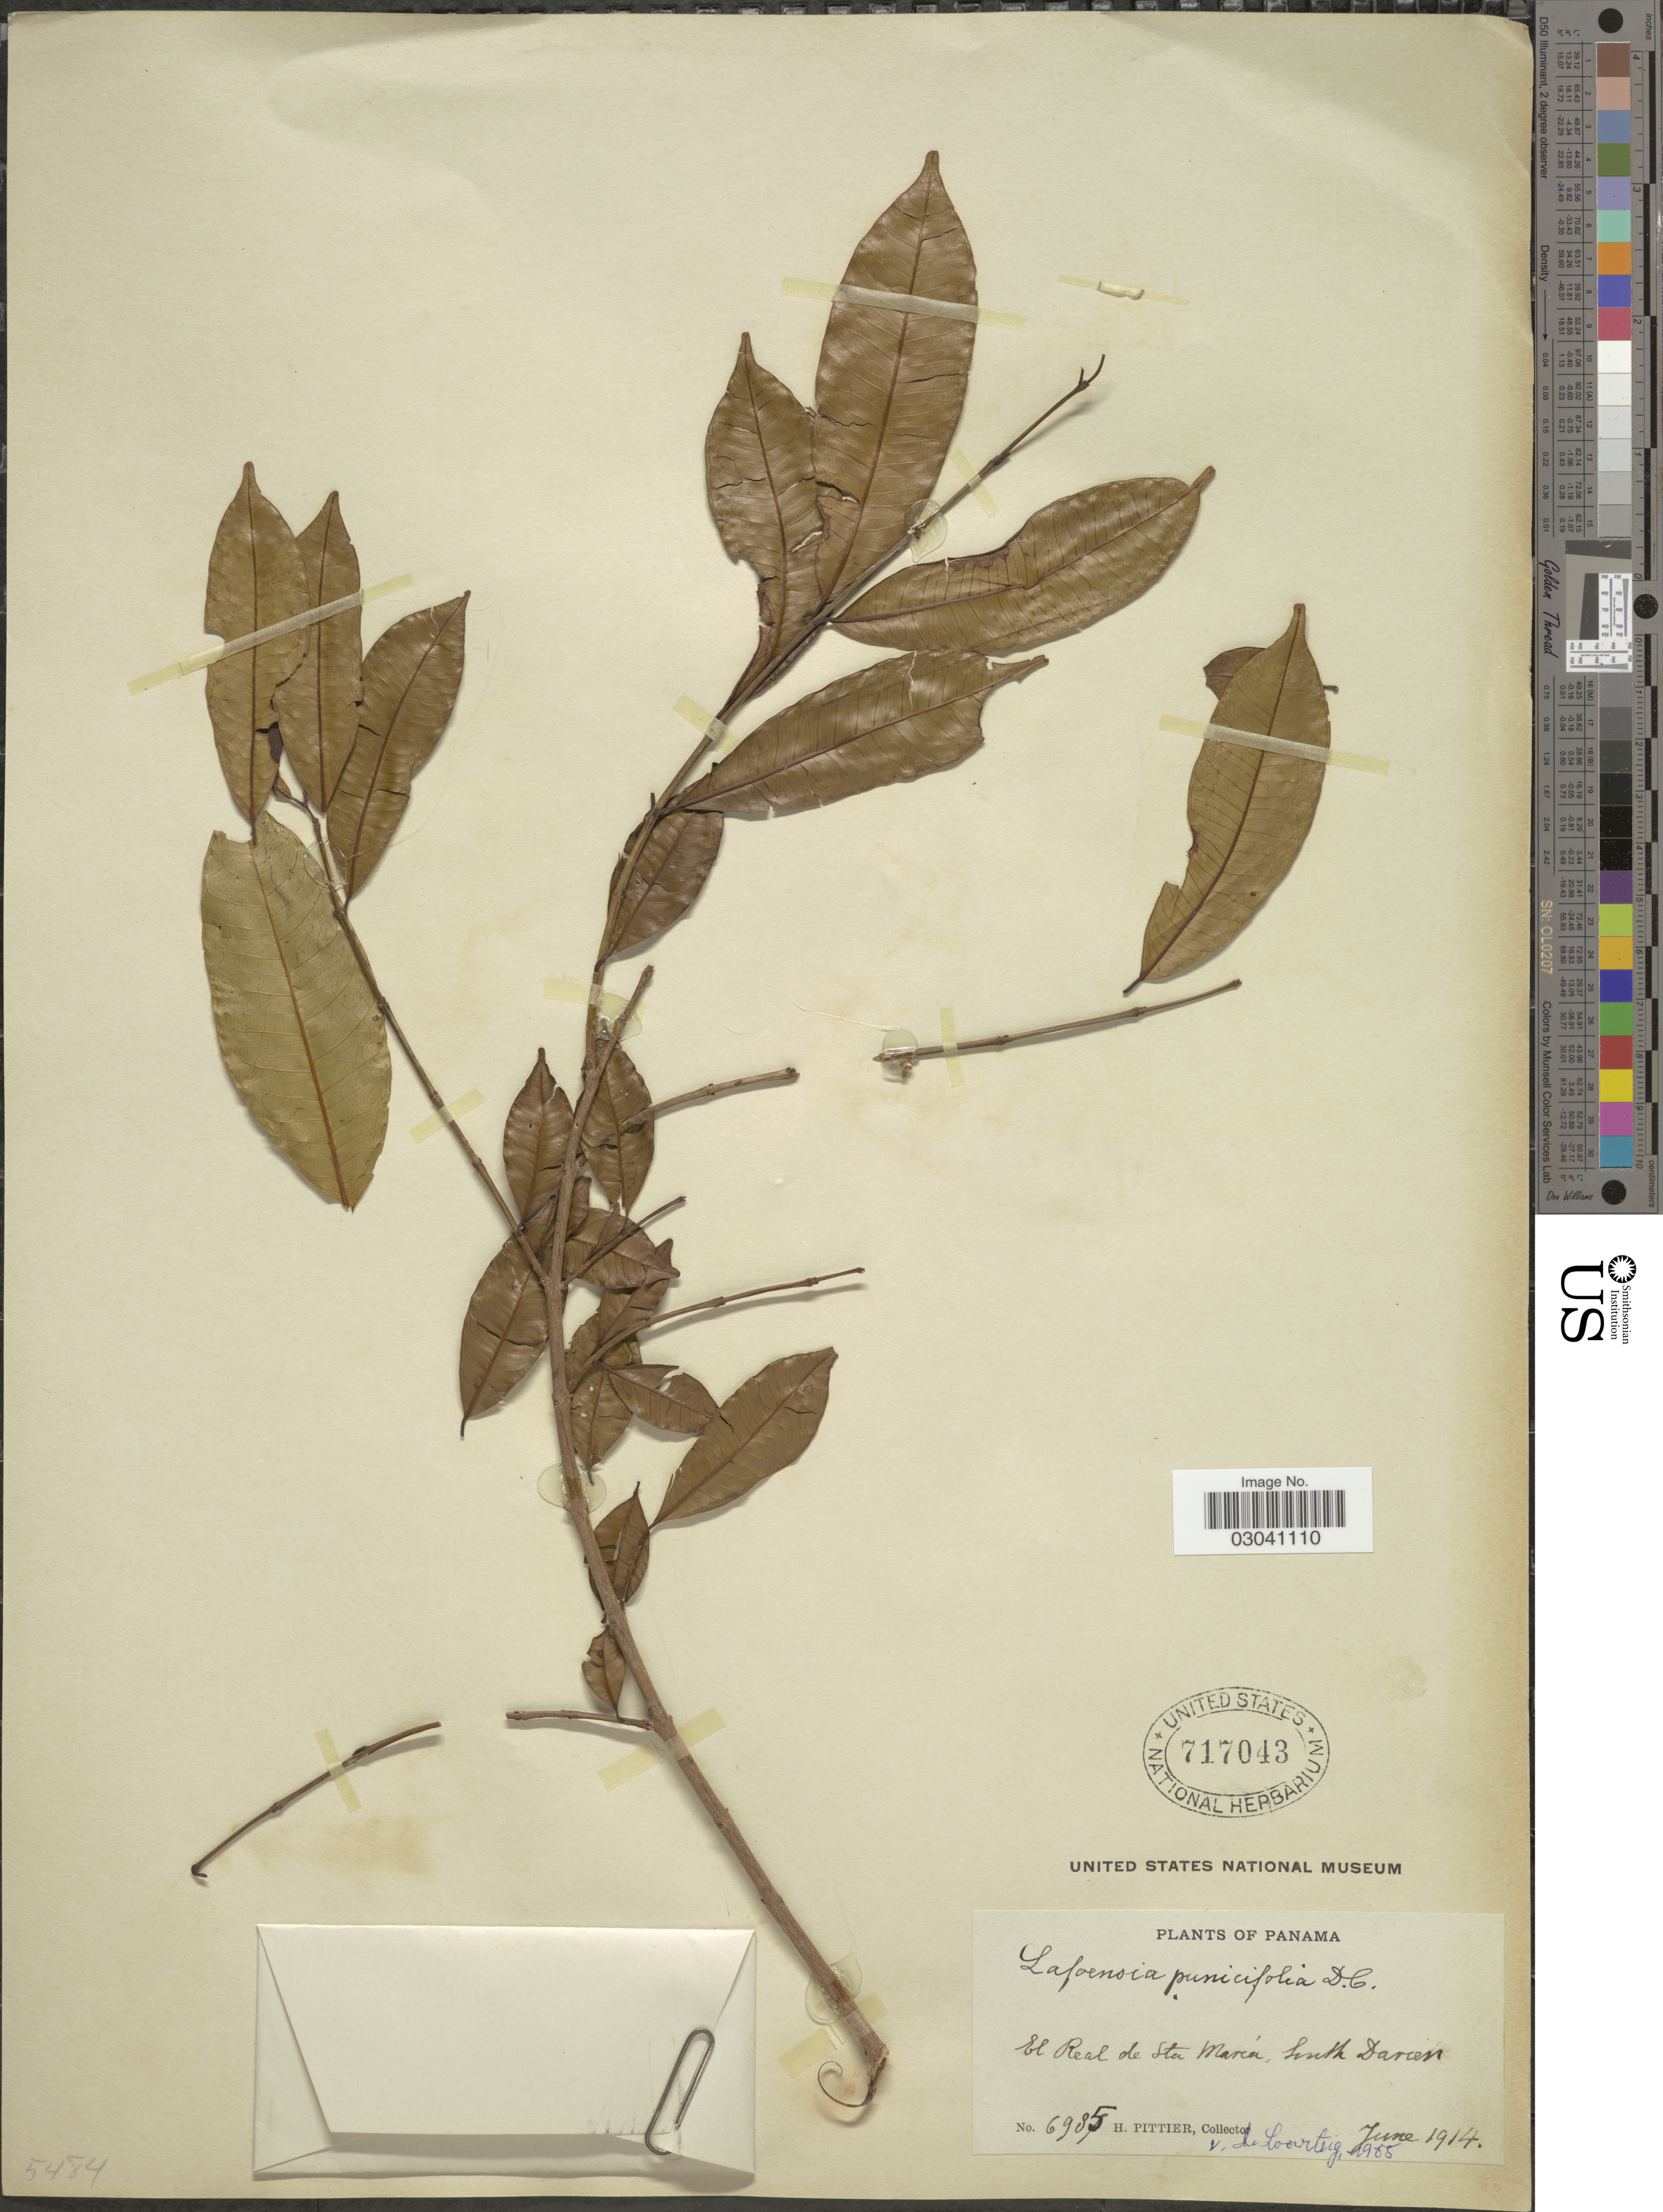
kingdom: Plantae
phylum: Tracheophyta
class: Magnoliopsida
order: Myrtales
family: Lythraceae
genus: Lafoensia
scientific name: Lafoensia punicifolia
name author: DC.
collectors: H. F. Pittier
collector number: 6985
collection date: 1914-06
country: Panama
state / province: Darién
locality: El Real de Sta Maria, South Darien.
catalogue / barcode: US 717043